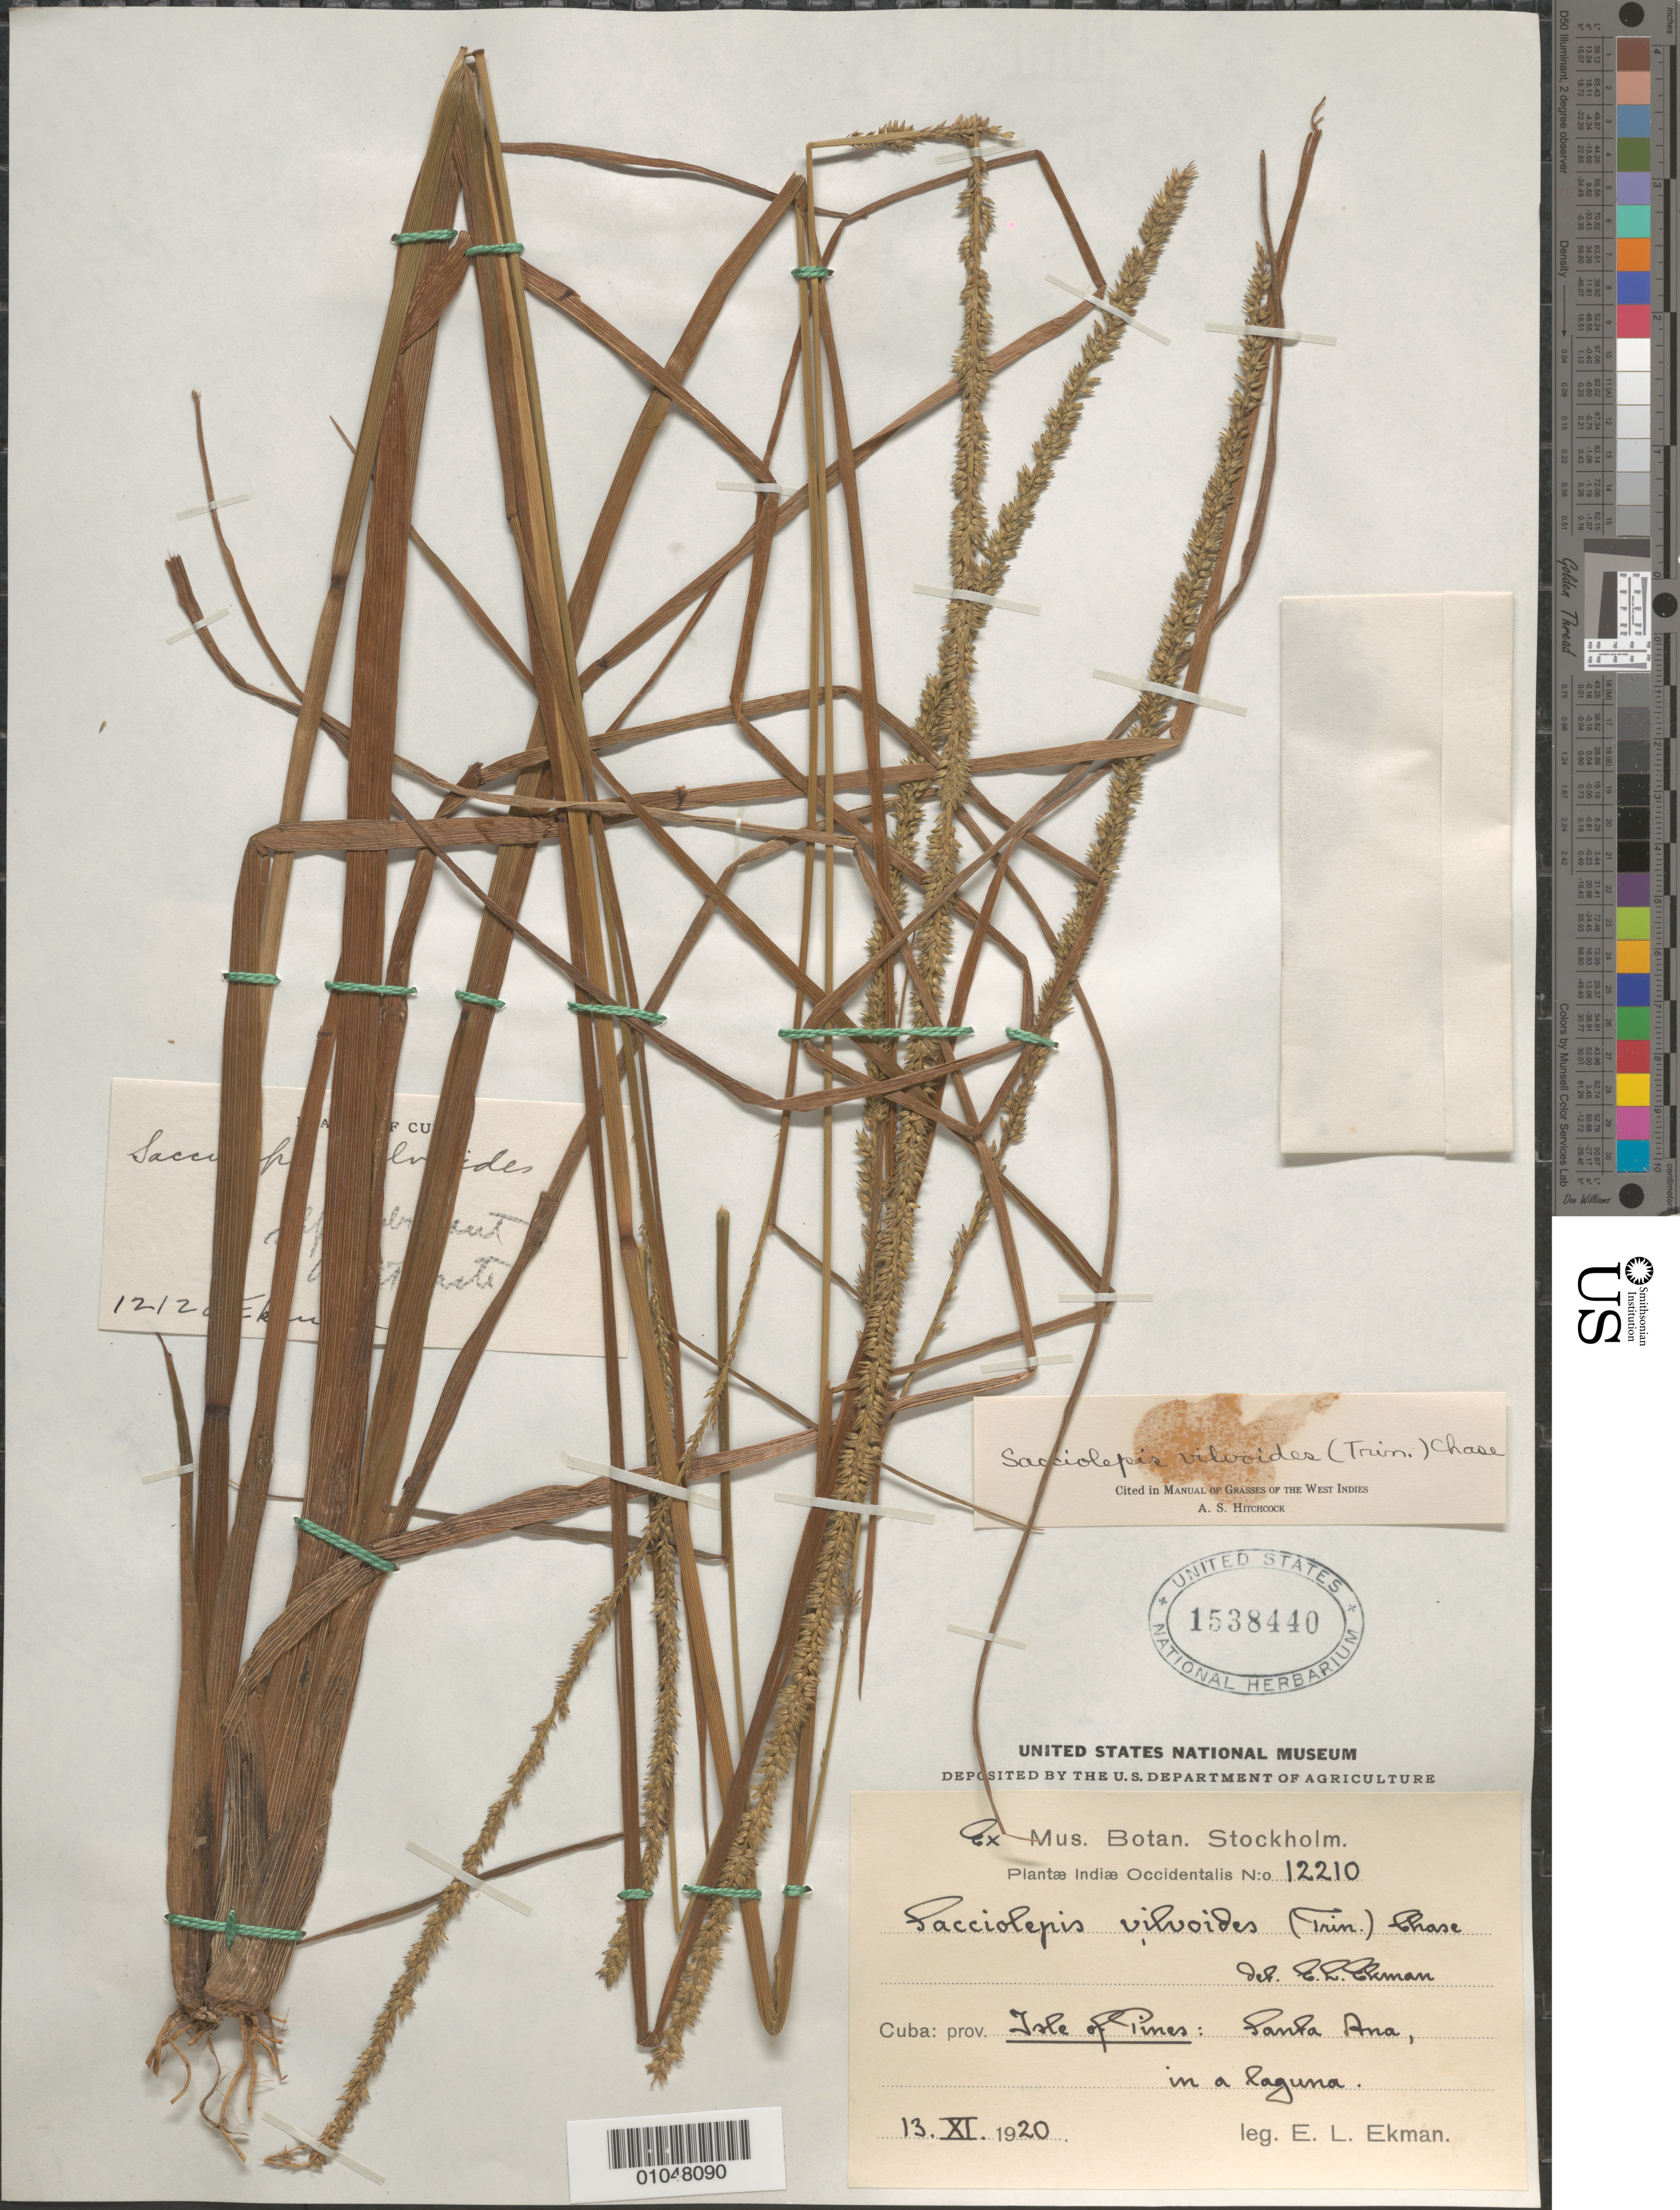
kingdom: Plantae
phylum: Tracheophyta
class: Liliopsida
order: Poales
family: Poaceae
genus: Sacciolepis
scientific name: Sacciolepis vilvoides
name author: (Trin.) Chase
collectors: E. L. Ekman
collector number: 12210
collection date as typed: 13 Nov 1920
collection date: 1920-11-13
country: Cuba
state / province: Isla de la Juventud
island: Isla de la Juventud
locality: [Isle of Pines], Santa Ana, in a laguna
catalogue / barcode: US 1538440